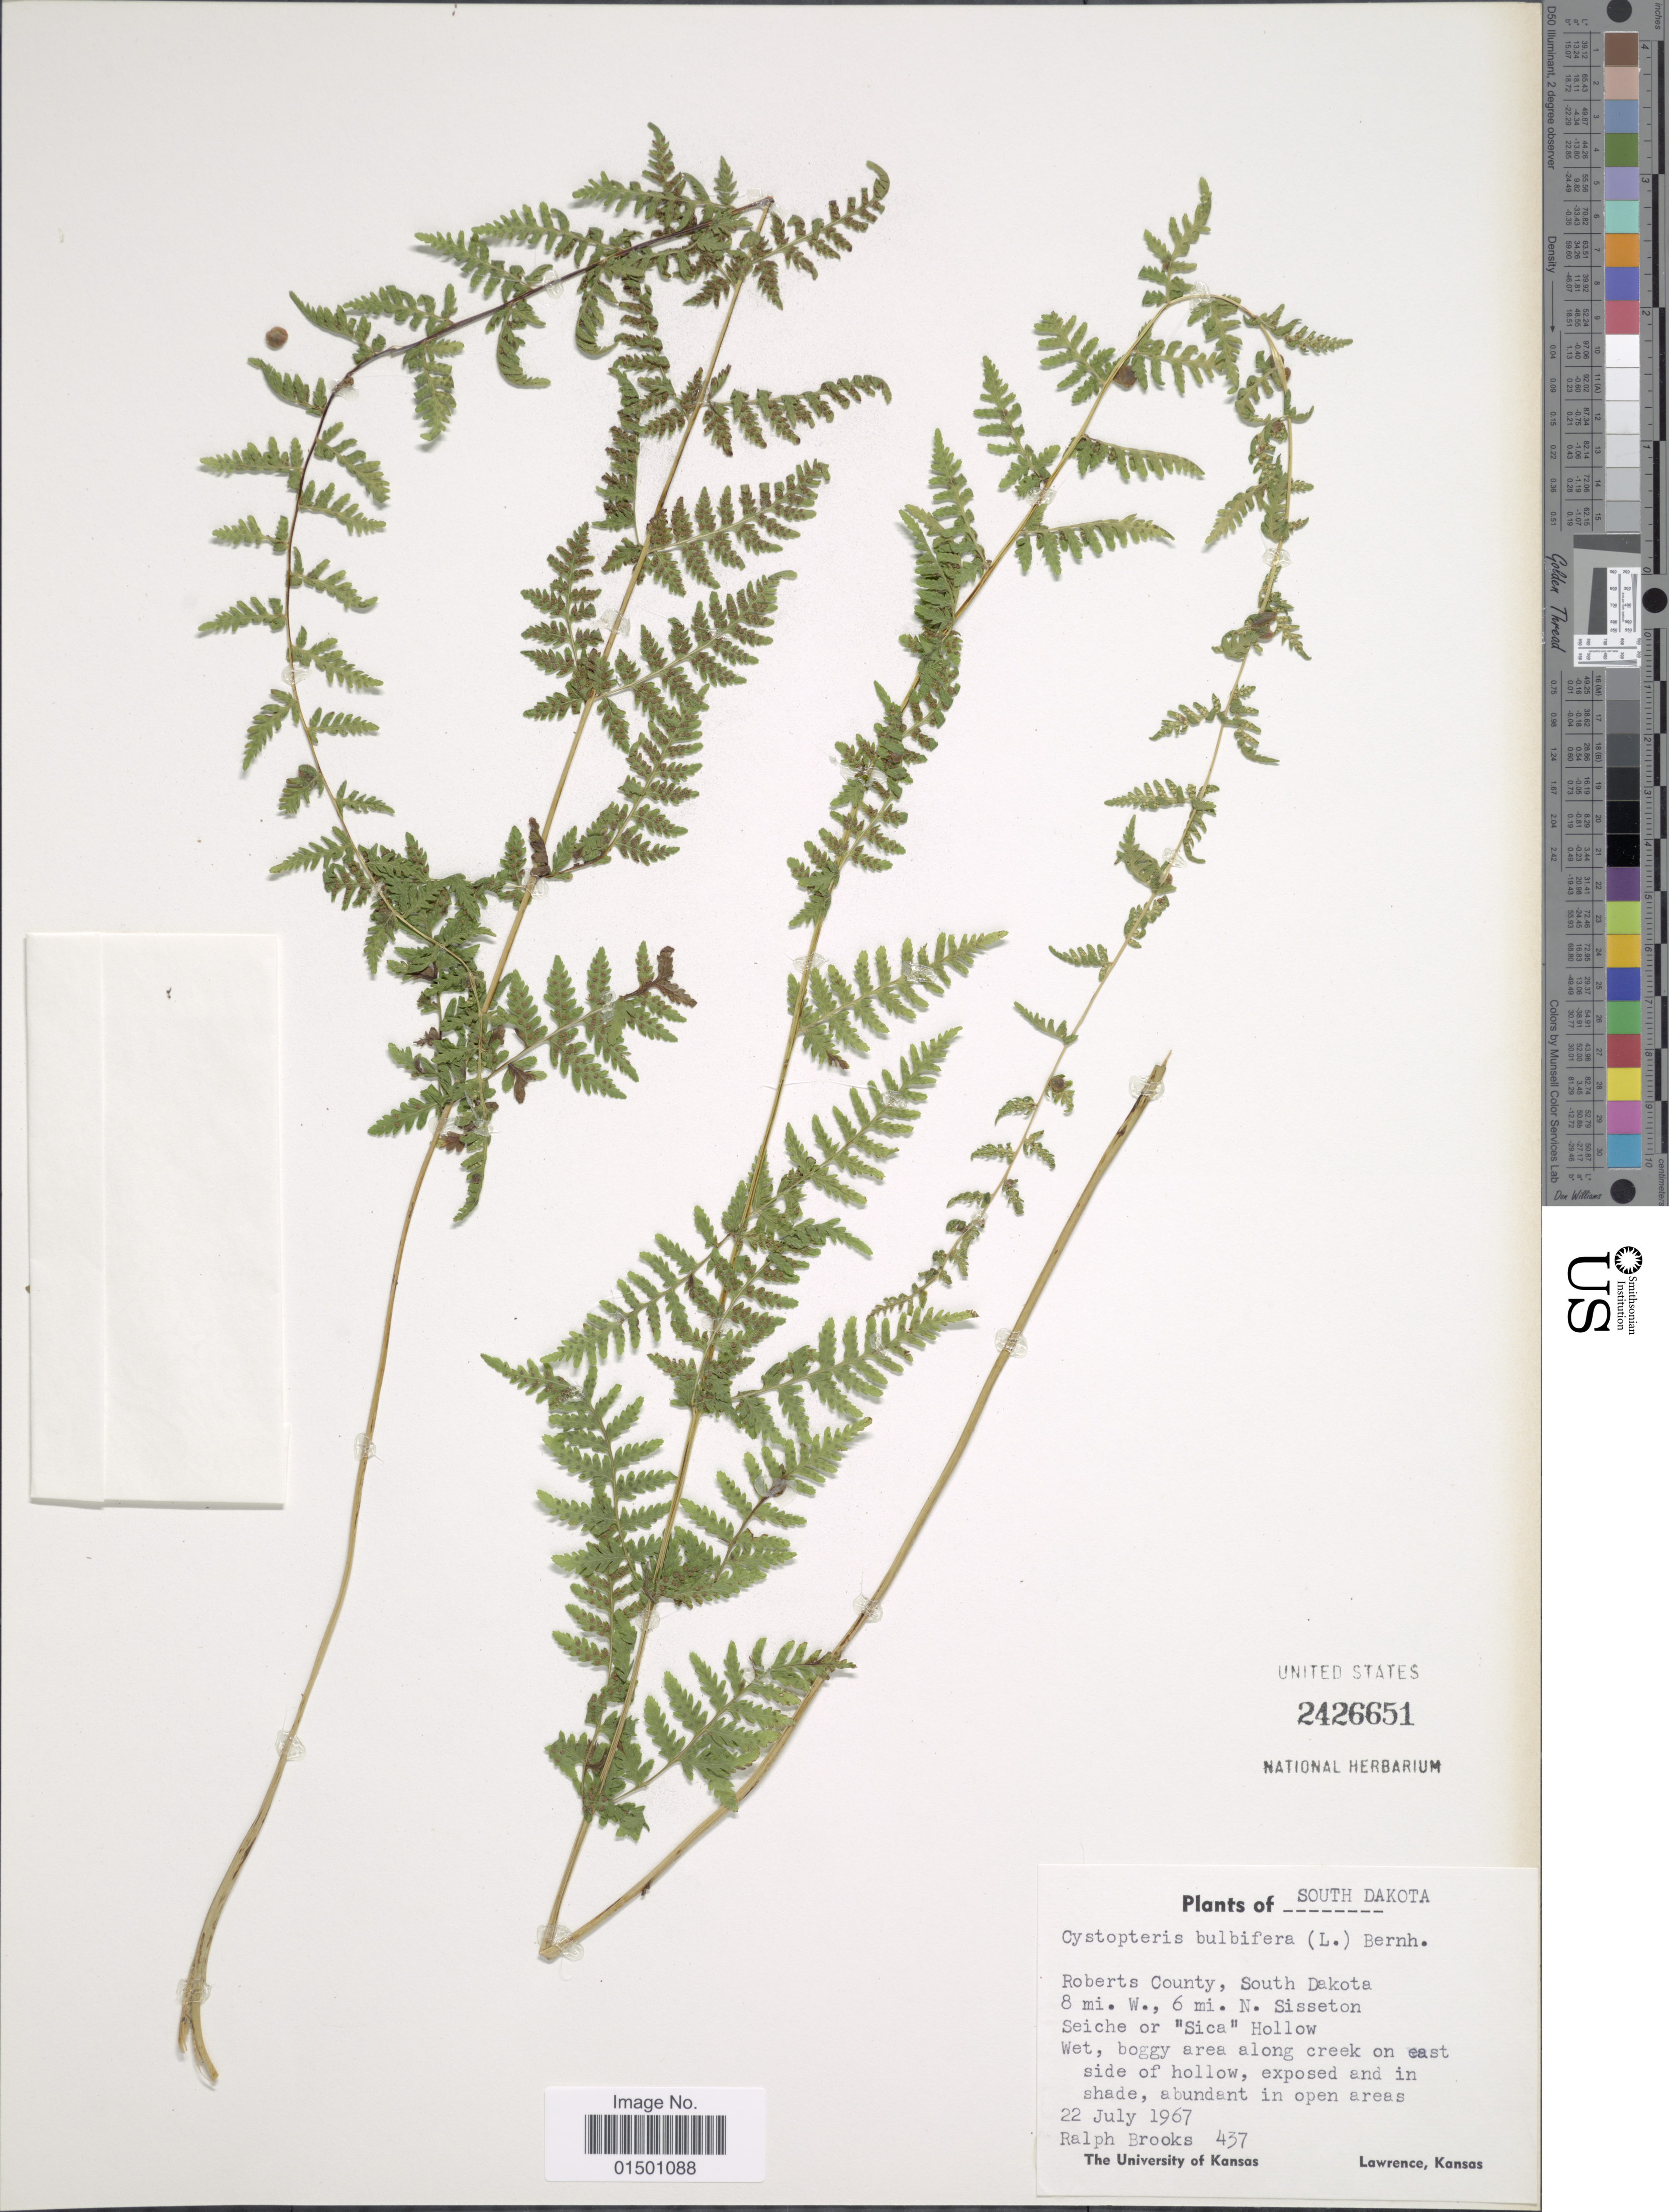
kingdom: Plantae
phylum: Tracheophyta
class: Polypodiopsida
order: Polypodiales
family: Cystopteridaceae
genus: Cystopteris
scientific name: Cystopteris bulbifera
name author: (L.) Bernh.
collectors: R. E. Brooks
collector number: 437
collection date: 1967-07-22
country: United States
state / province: South Dakota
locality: Roberts County, South Dakota 8 mi. W., 6 mi. N. Sisseton Seiche or Sica Hollow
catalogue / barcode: US 2426651